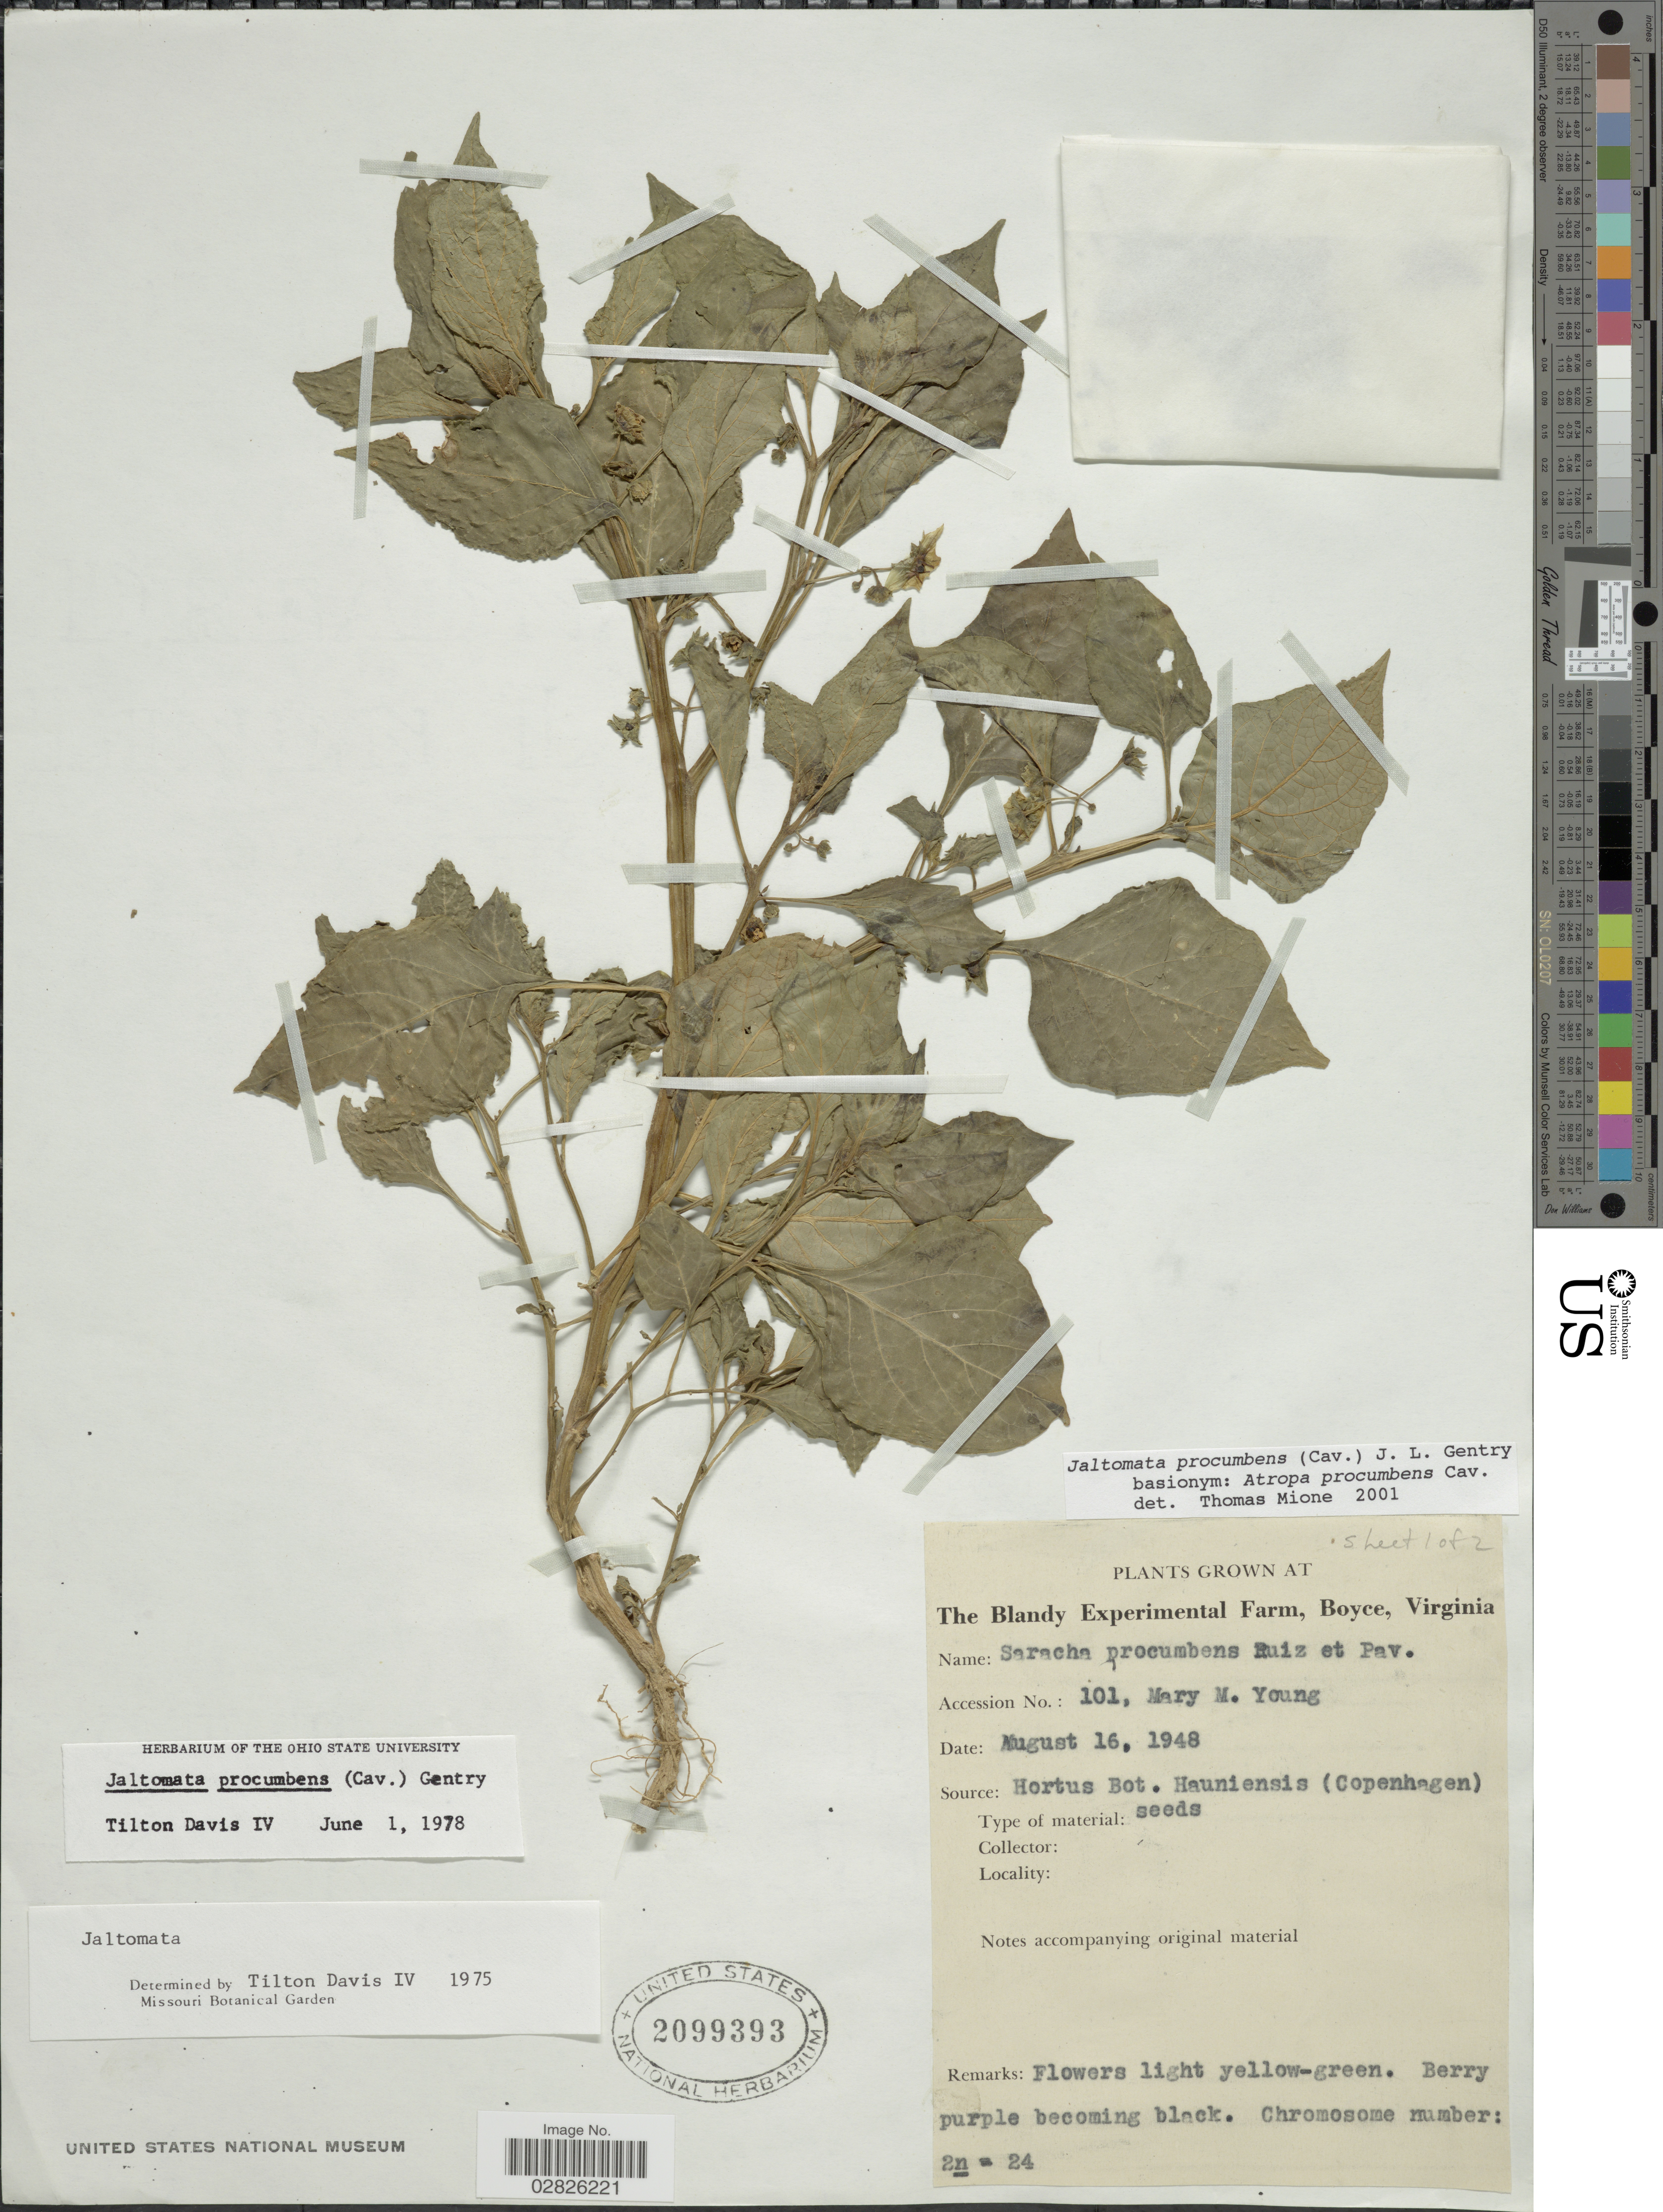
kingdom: Plantae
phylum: Tracheophyta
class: Magnoliopsida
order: Solanales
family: Solanaceae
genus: Jaltomata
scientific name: Jaltomata procumbens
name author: (Cav.) J.L. Gentry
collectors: M. Young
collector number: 101?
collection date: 1948-08-16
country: United States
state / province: Virginia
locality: The Blandy Experimental Farm, Boyce.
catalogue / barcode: US 2099393